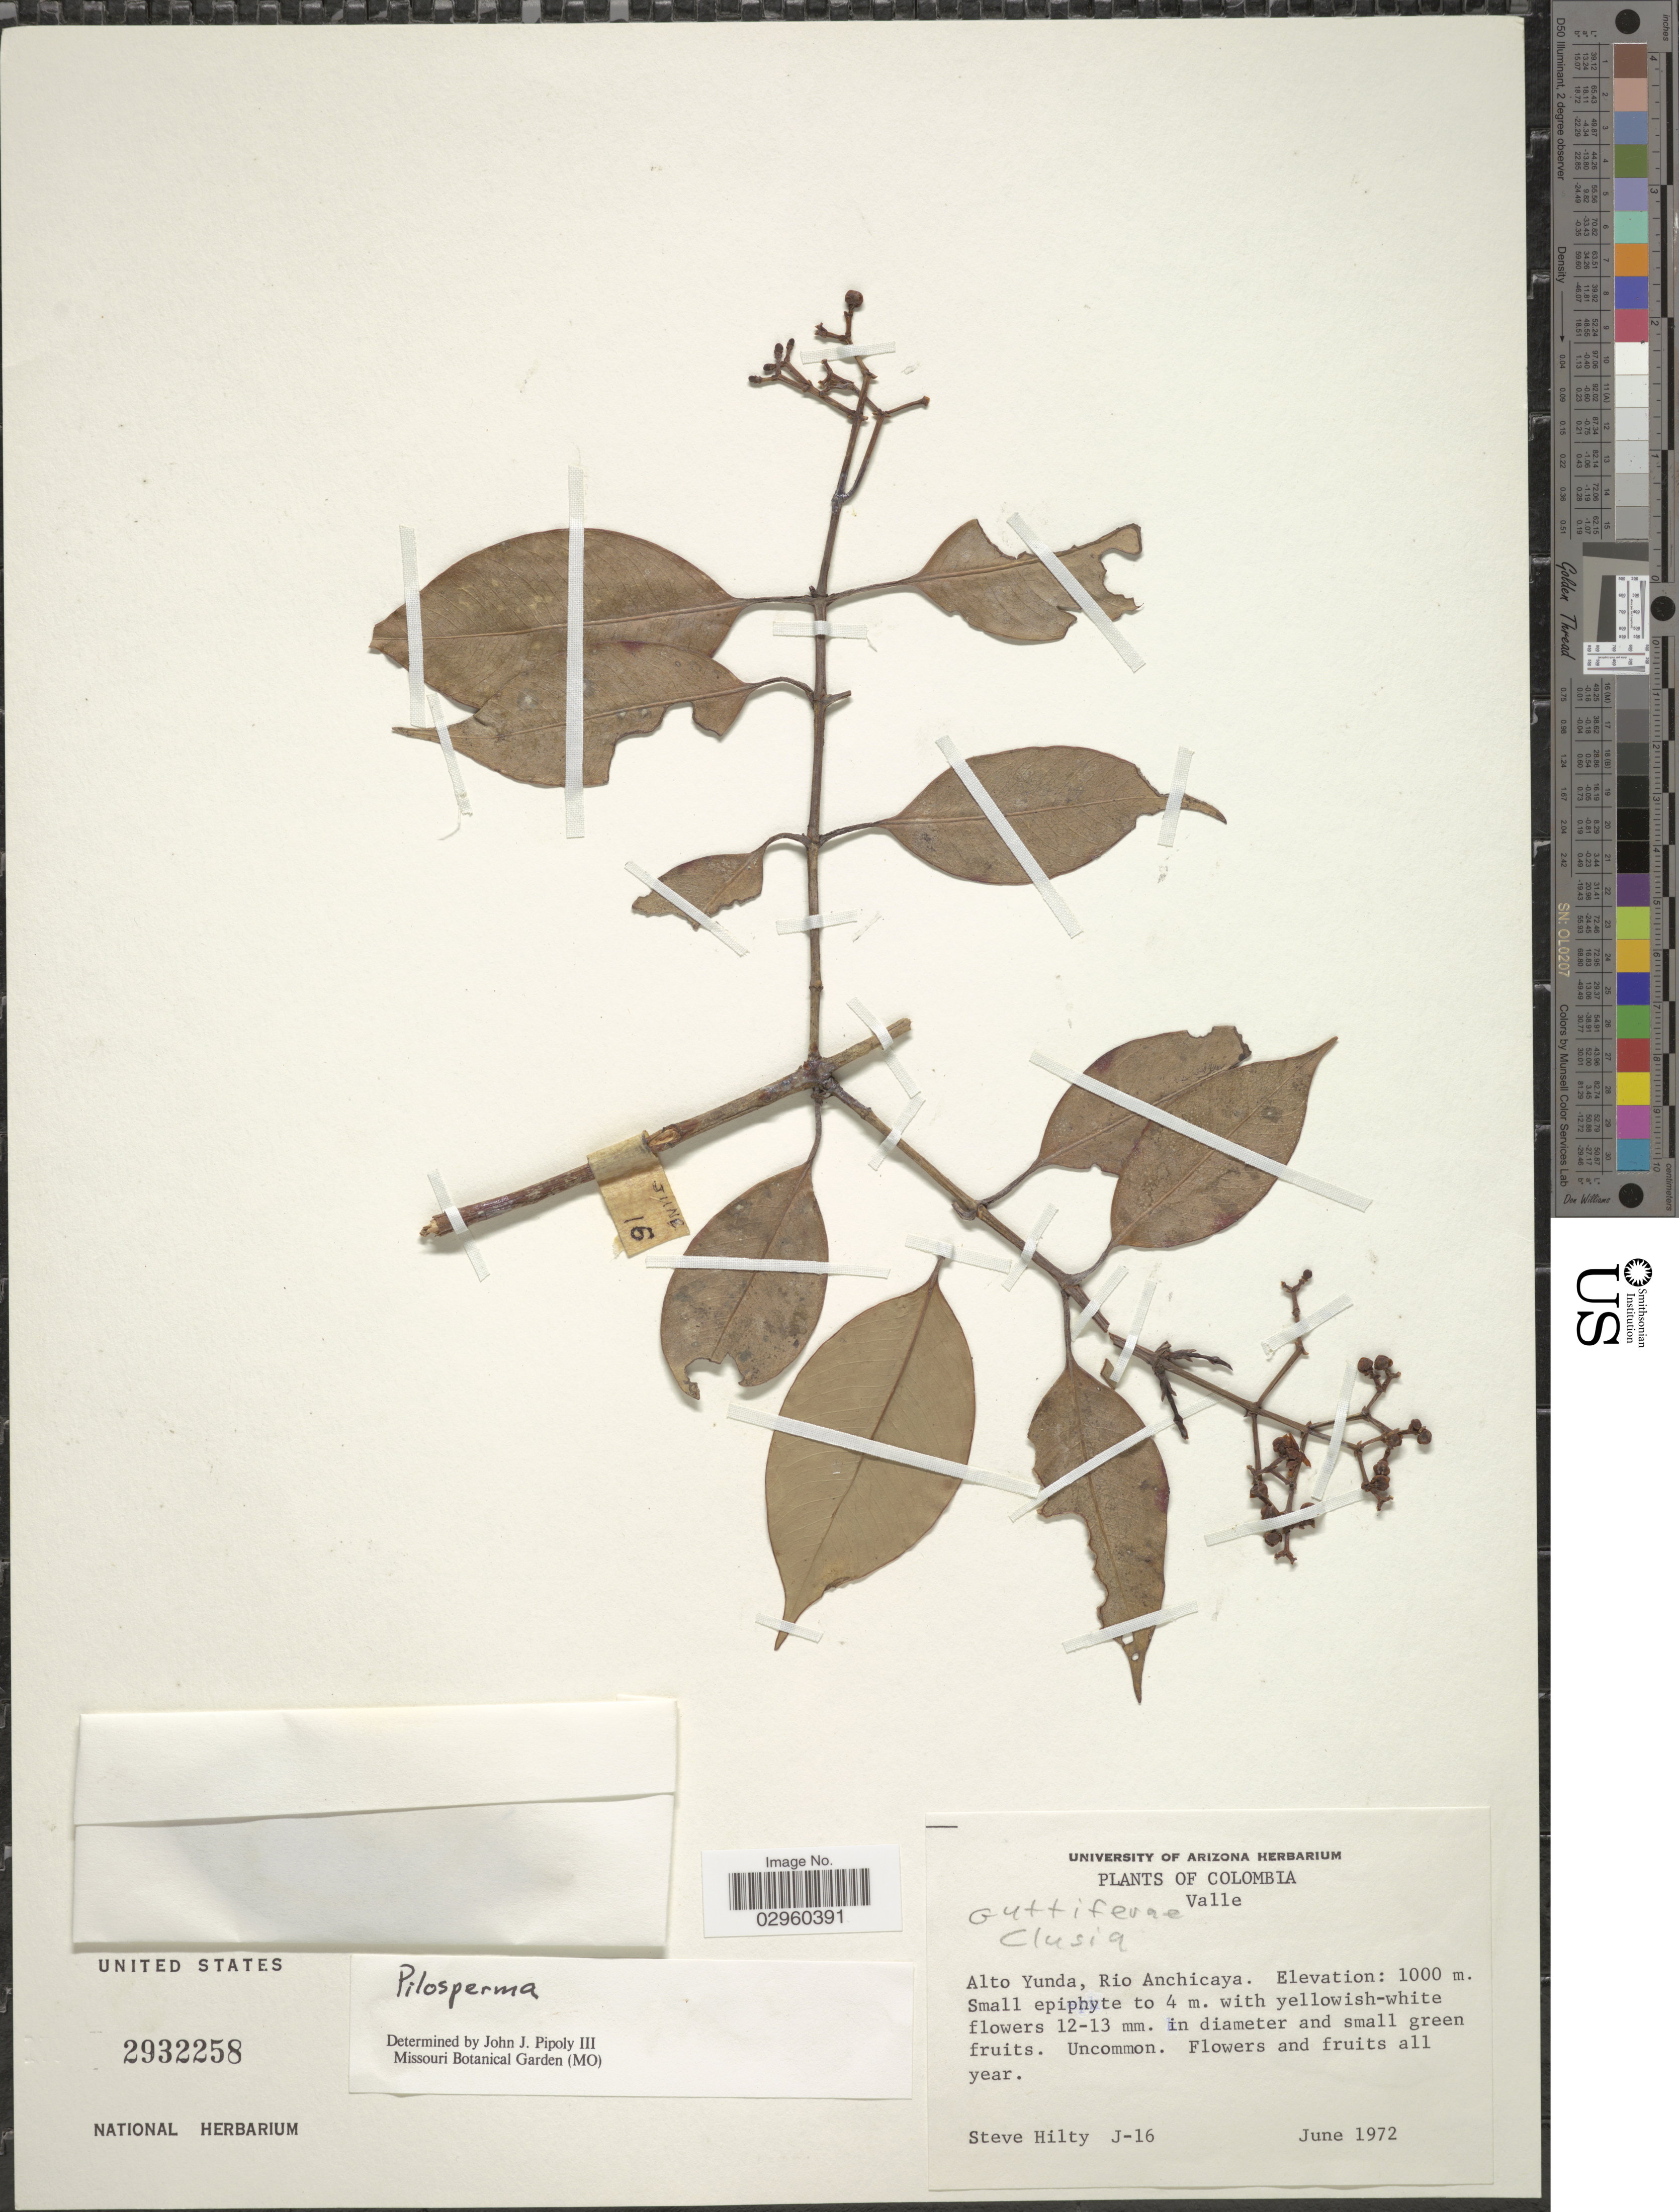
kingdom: Plantae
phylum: Tracheophyta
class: Magnoliopsida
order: Malpighiales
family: Clusiaceae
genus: Clusia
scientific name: Clusia sp.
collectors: S. Hilty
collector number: J-16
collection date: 1972-06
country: Colombia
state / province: Valle del Cauca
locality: Valle. Alto Yunda, Rio Anchicaya.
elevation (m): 1000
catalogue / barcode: US 2932258